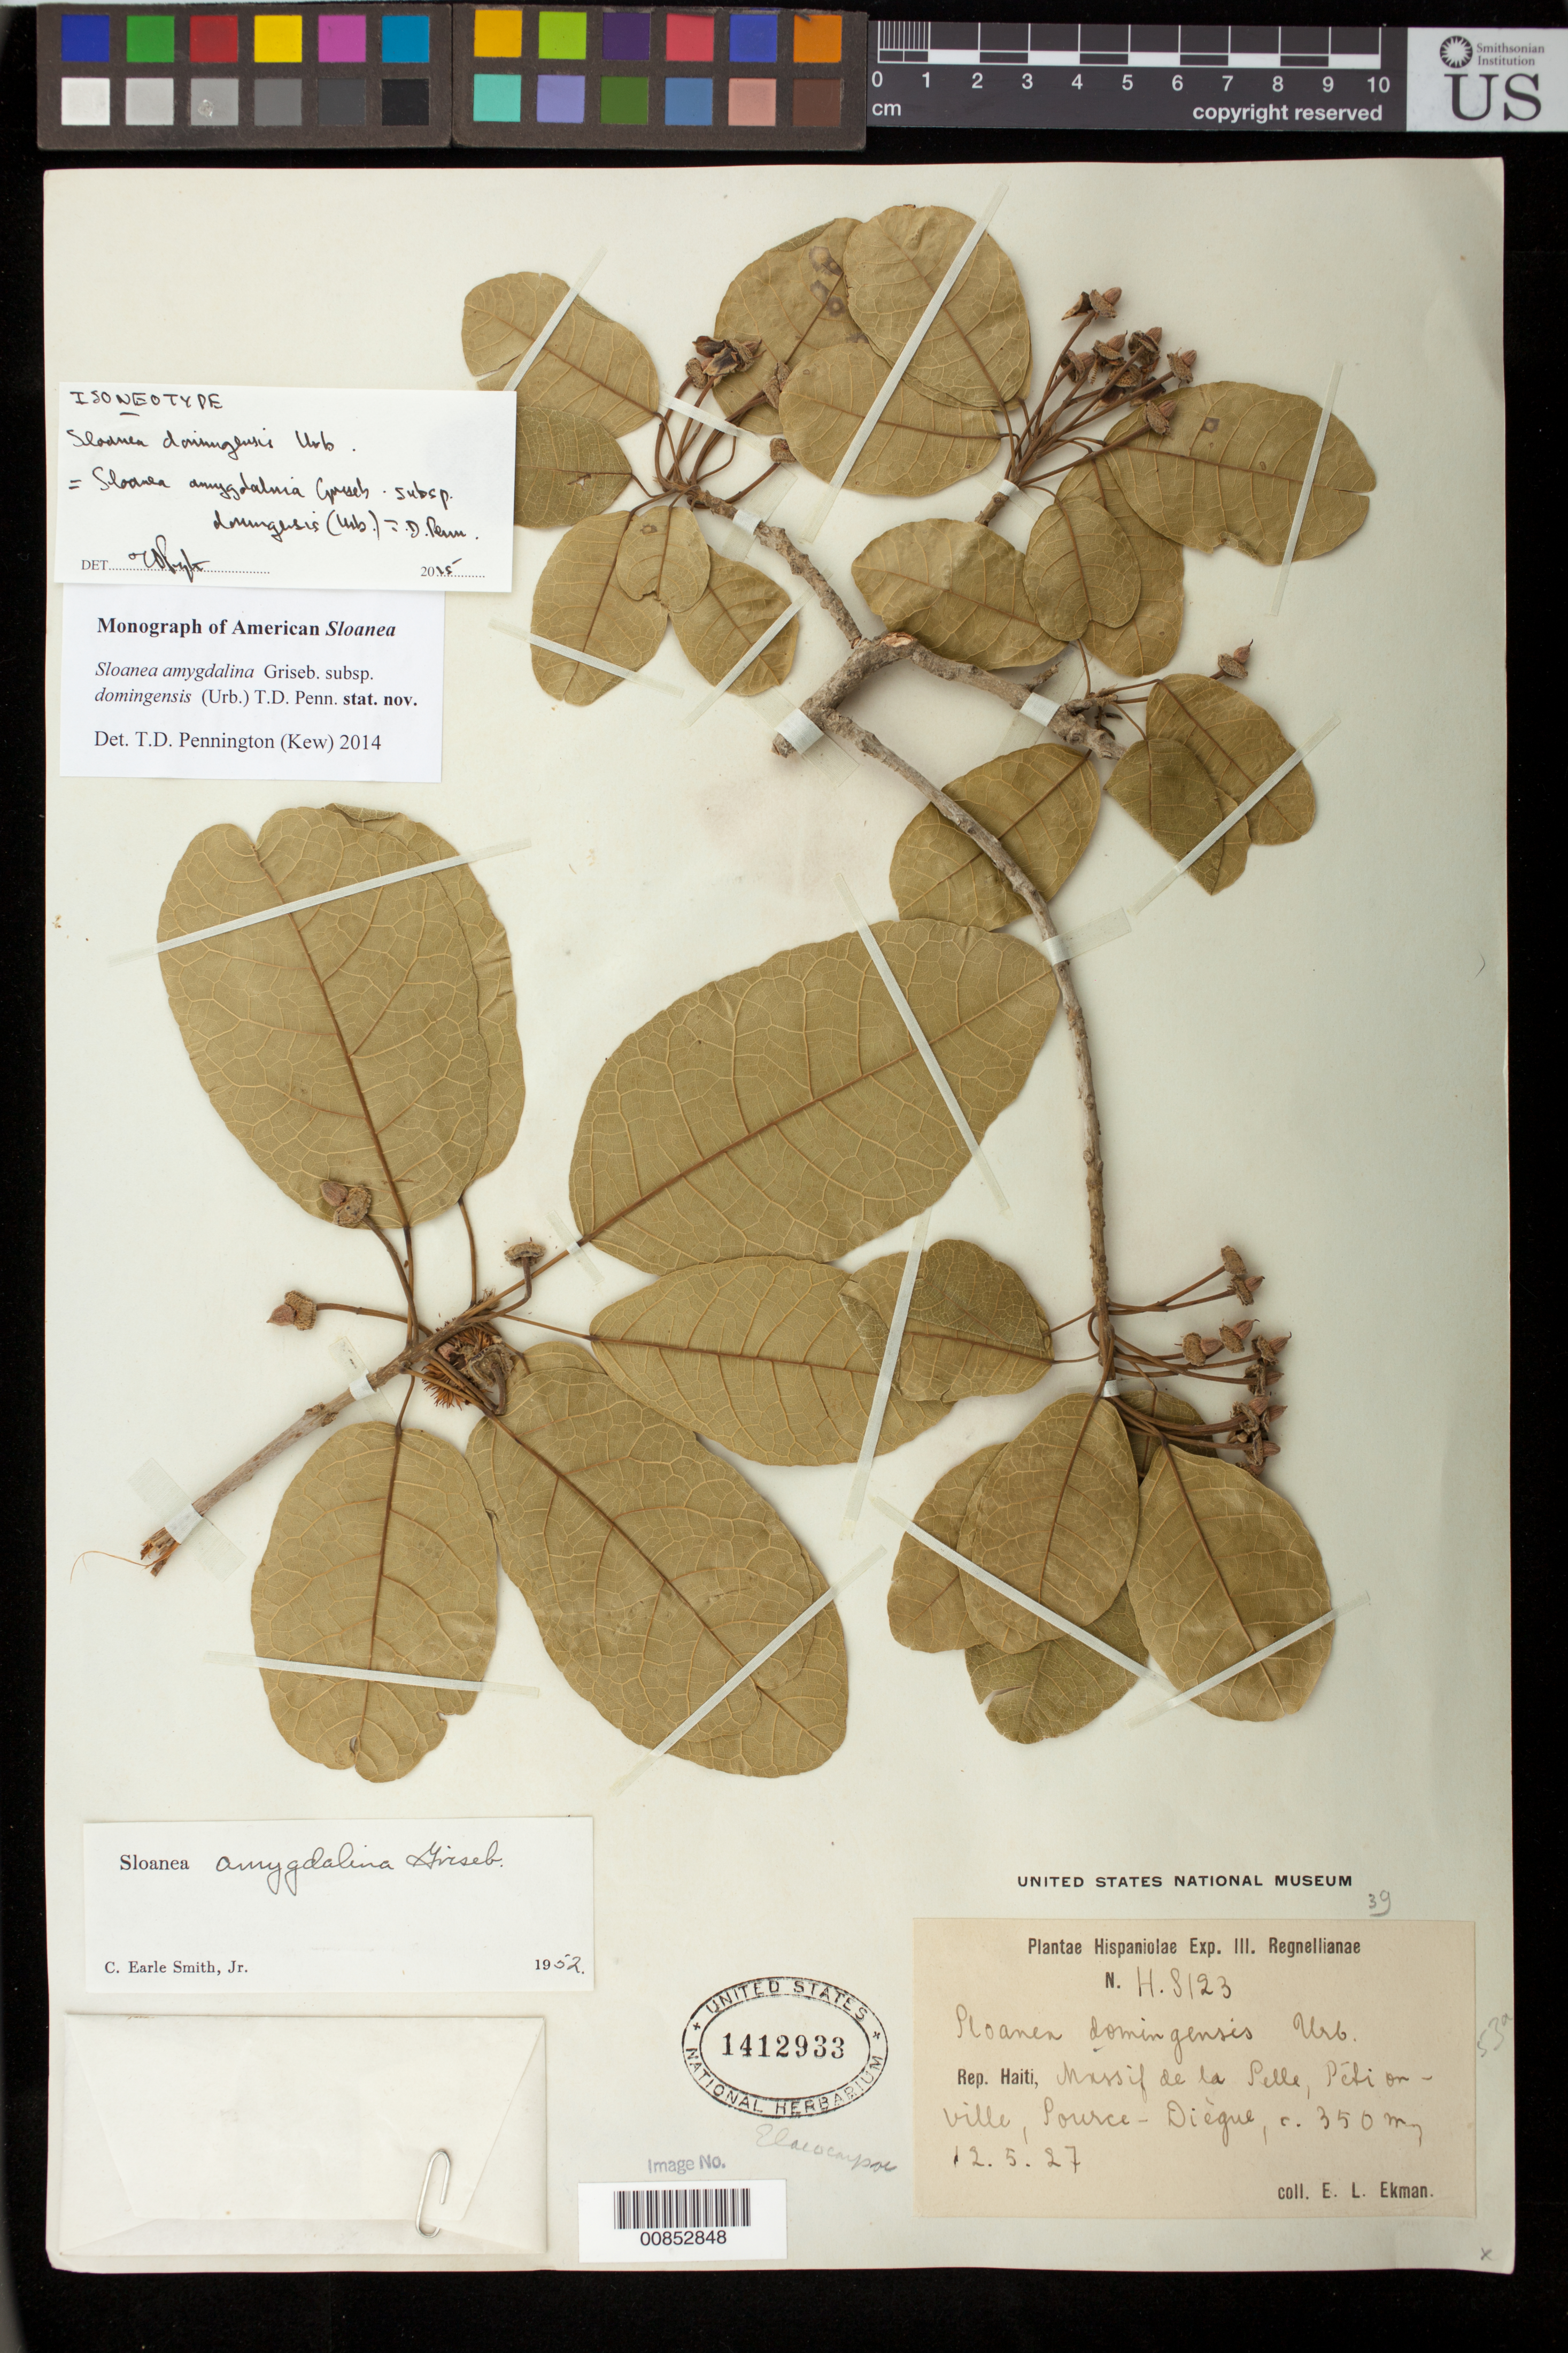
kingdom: Plantae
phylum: Tracheophyta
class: Magnoliopsida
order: Oxalidales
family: Elaeocarpaceae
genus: Sloanea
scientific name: Sloanea domingensis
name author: Urb.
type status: Isoneotype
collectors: E. L. Ekman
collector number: H 8123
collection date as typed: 12 May 1927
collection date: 1927-05-12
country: Haiti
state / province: Ouest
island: Hispaniola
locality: Massif de la Selle, Pétionville, Source-Diègue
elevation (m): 350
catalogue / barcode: US 1412933